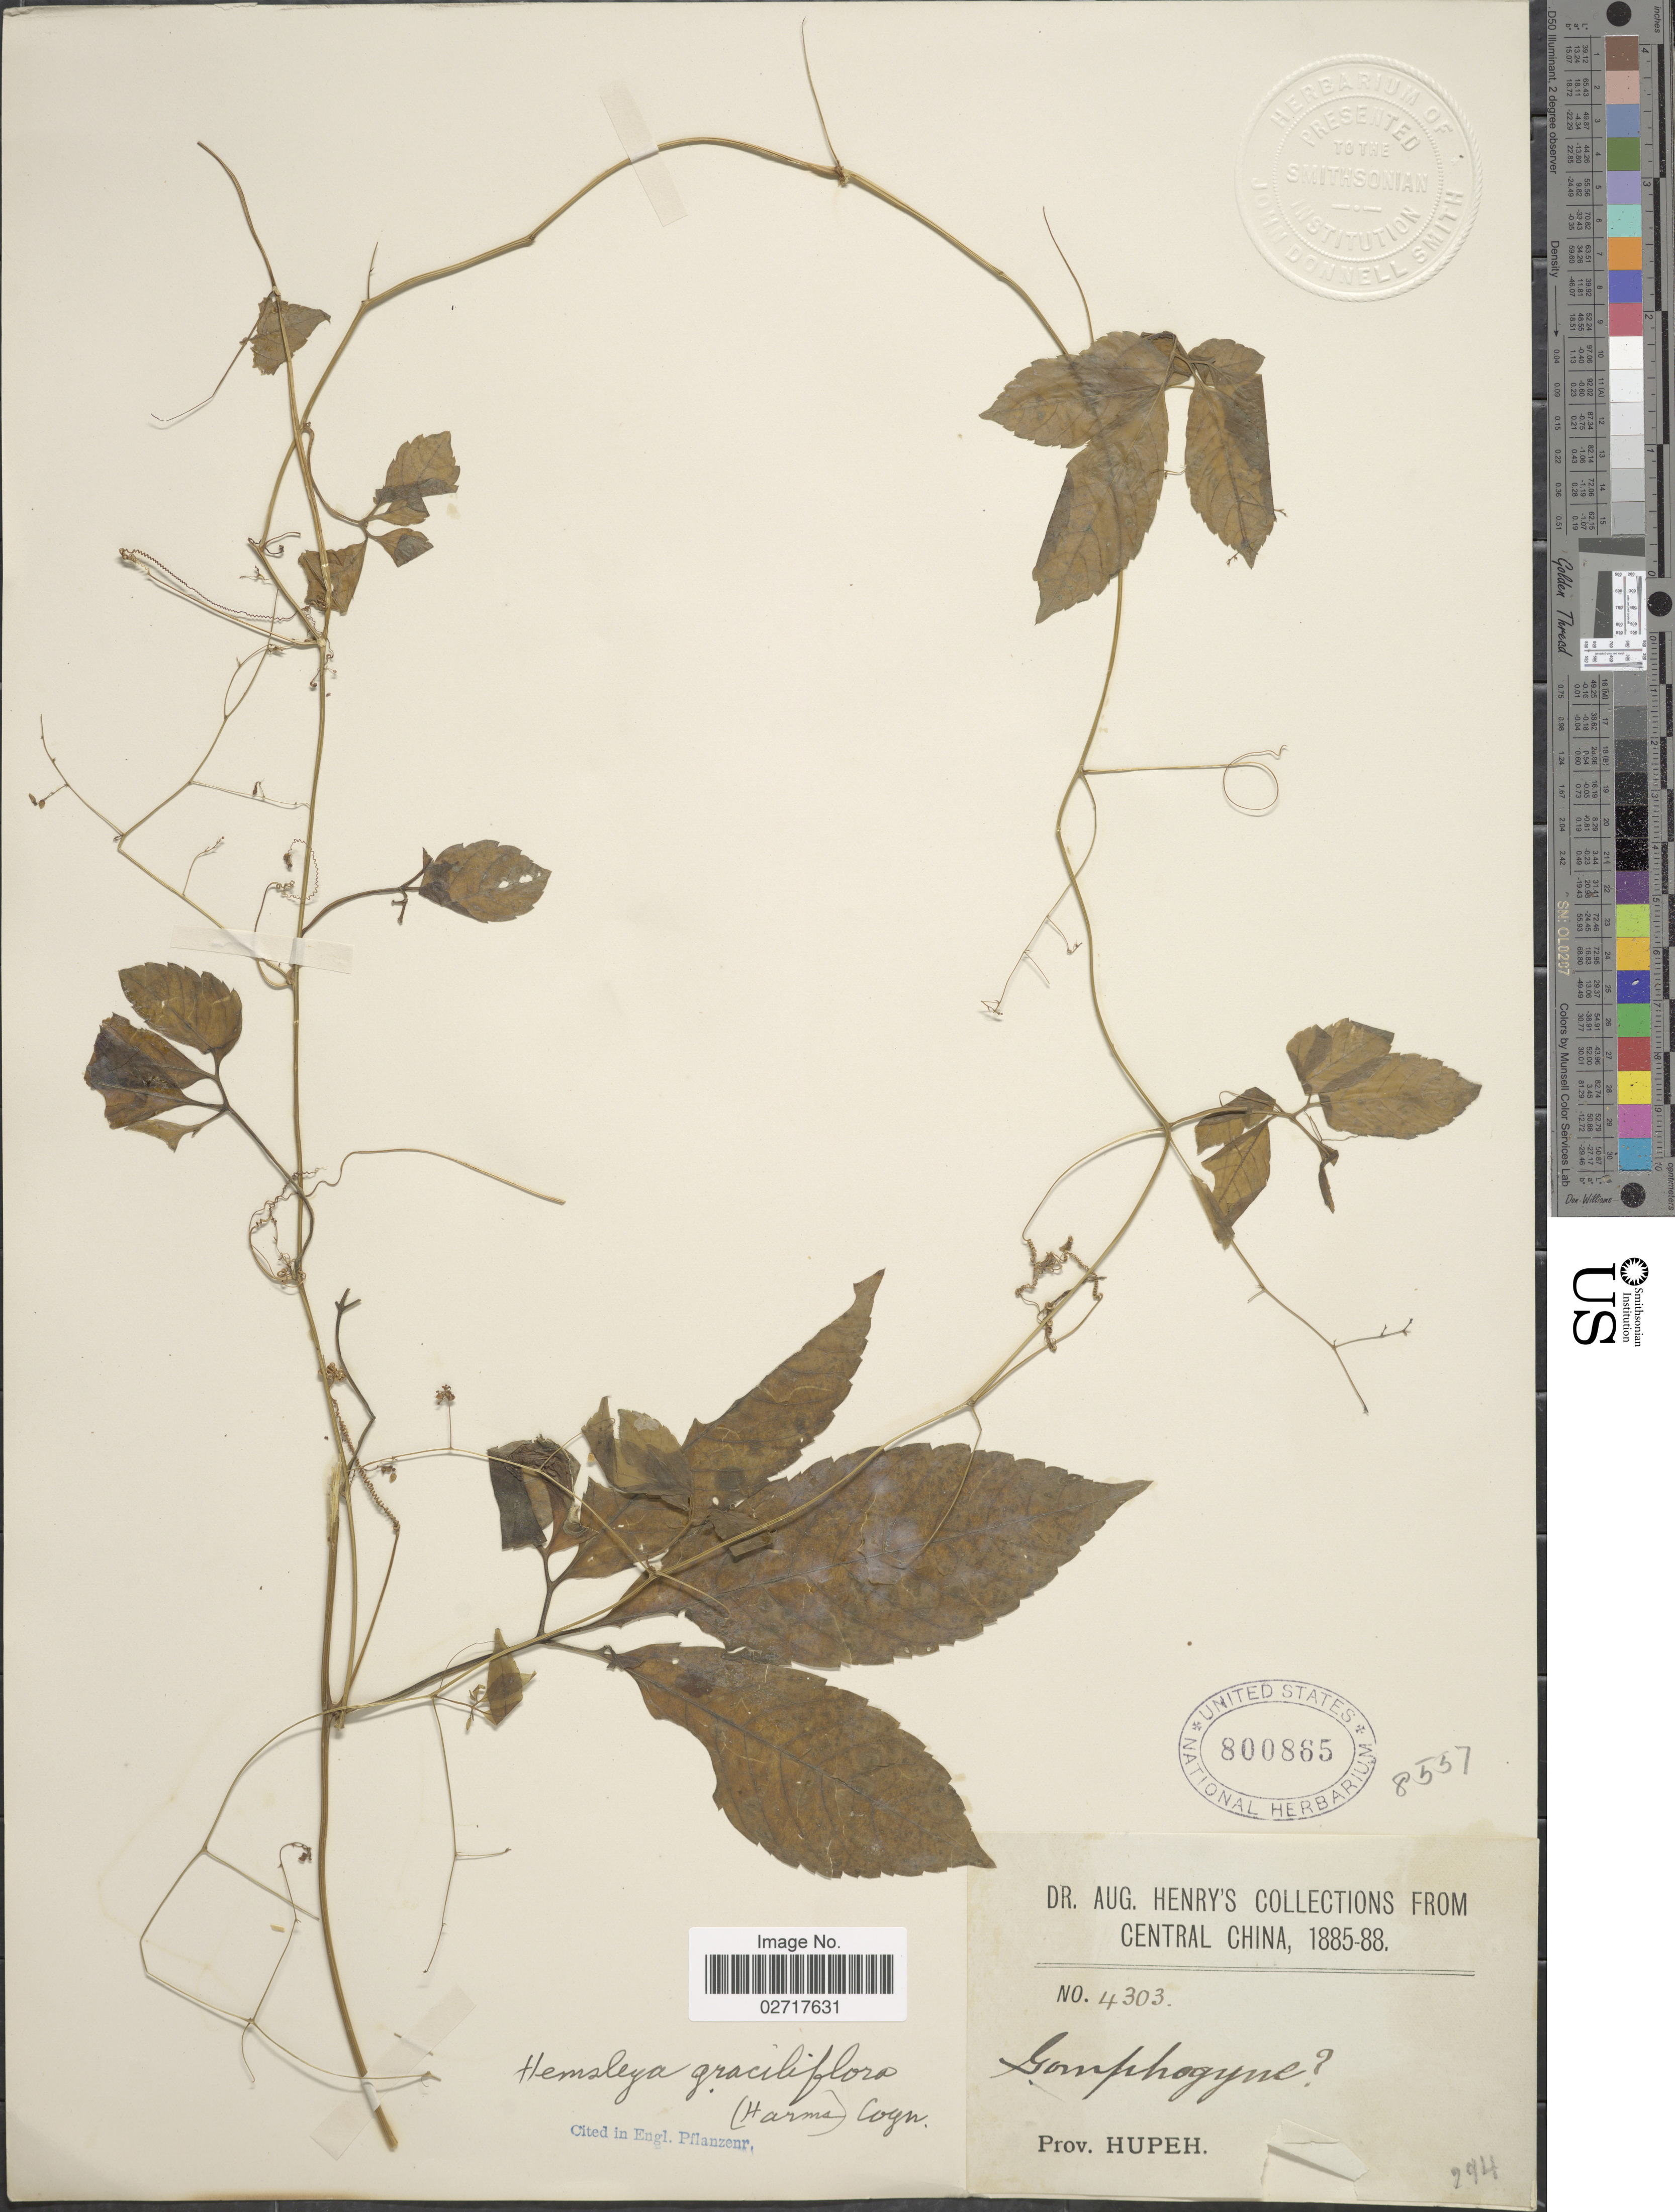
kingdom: Plantae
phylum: Tracheophyta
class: Magnoliopsida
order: Cucurbitales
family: Cucurbitaceae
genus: Hemsleya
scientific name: Hemsleya graciliflora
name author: (Harms) Cogn.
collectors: A. Henry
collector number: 4303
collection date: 1885/1888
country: China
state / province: Hubei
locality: Central China. Prov. Hupeh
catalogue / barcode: US 800865